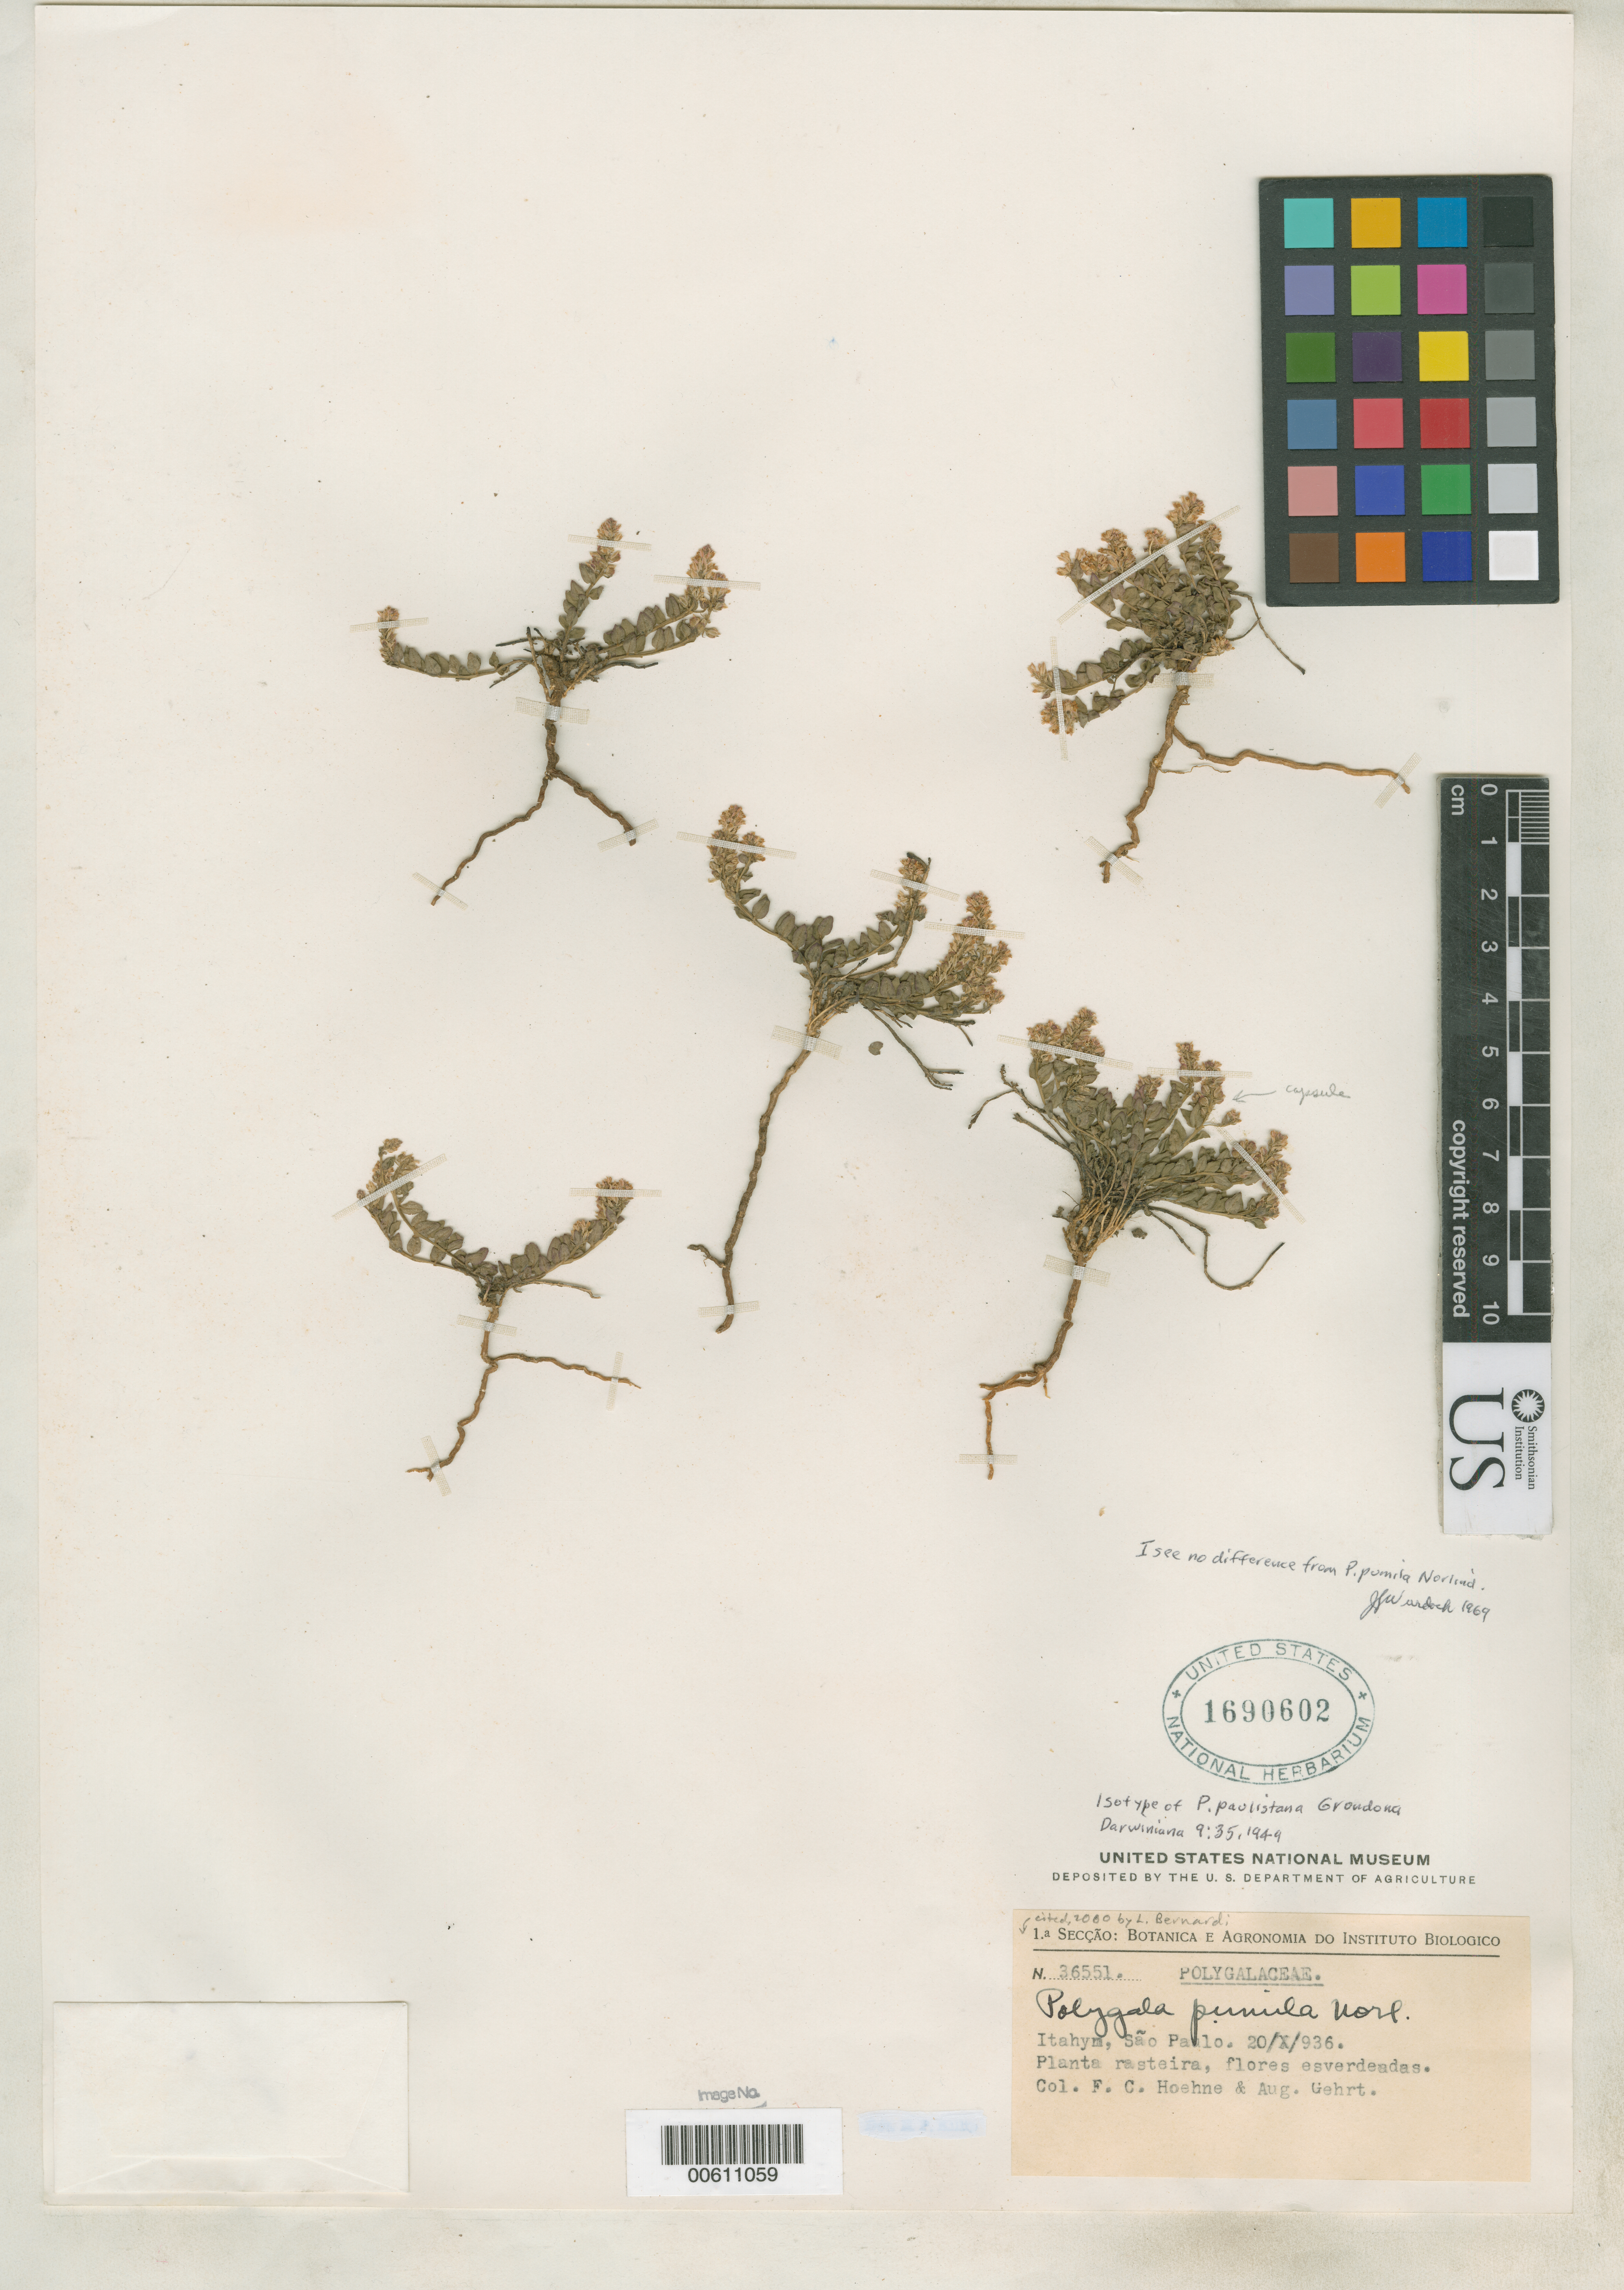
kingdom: Plantae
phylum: Tracheophyta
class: Magnoliopsida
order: Fabales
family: Polygalaceae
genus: Polygala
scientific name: Polygala paulistana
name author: Grondona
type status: Isotype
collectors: F. C. Hoehne & A. Gehrt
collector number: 36551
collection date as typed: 20 Oct 1936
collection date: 1936-10-20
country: Brazil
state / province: São Paulo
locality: Itahym.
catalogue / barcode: US 1690602